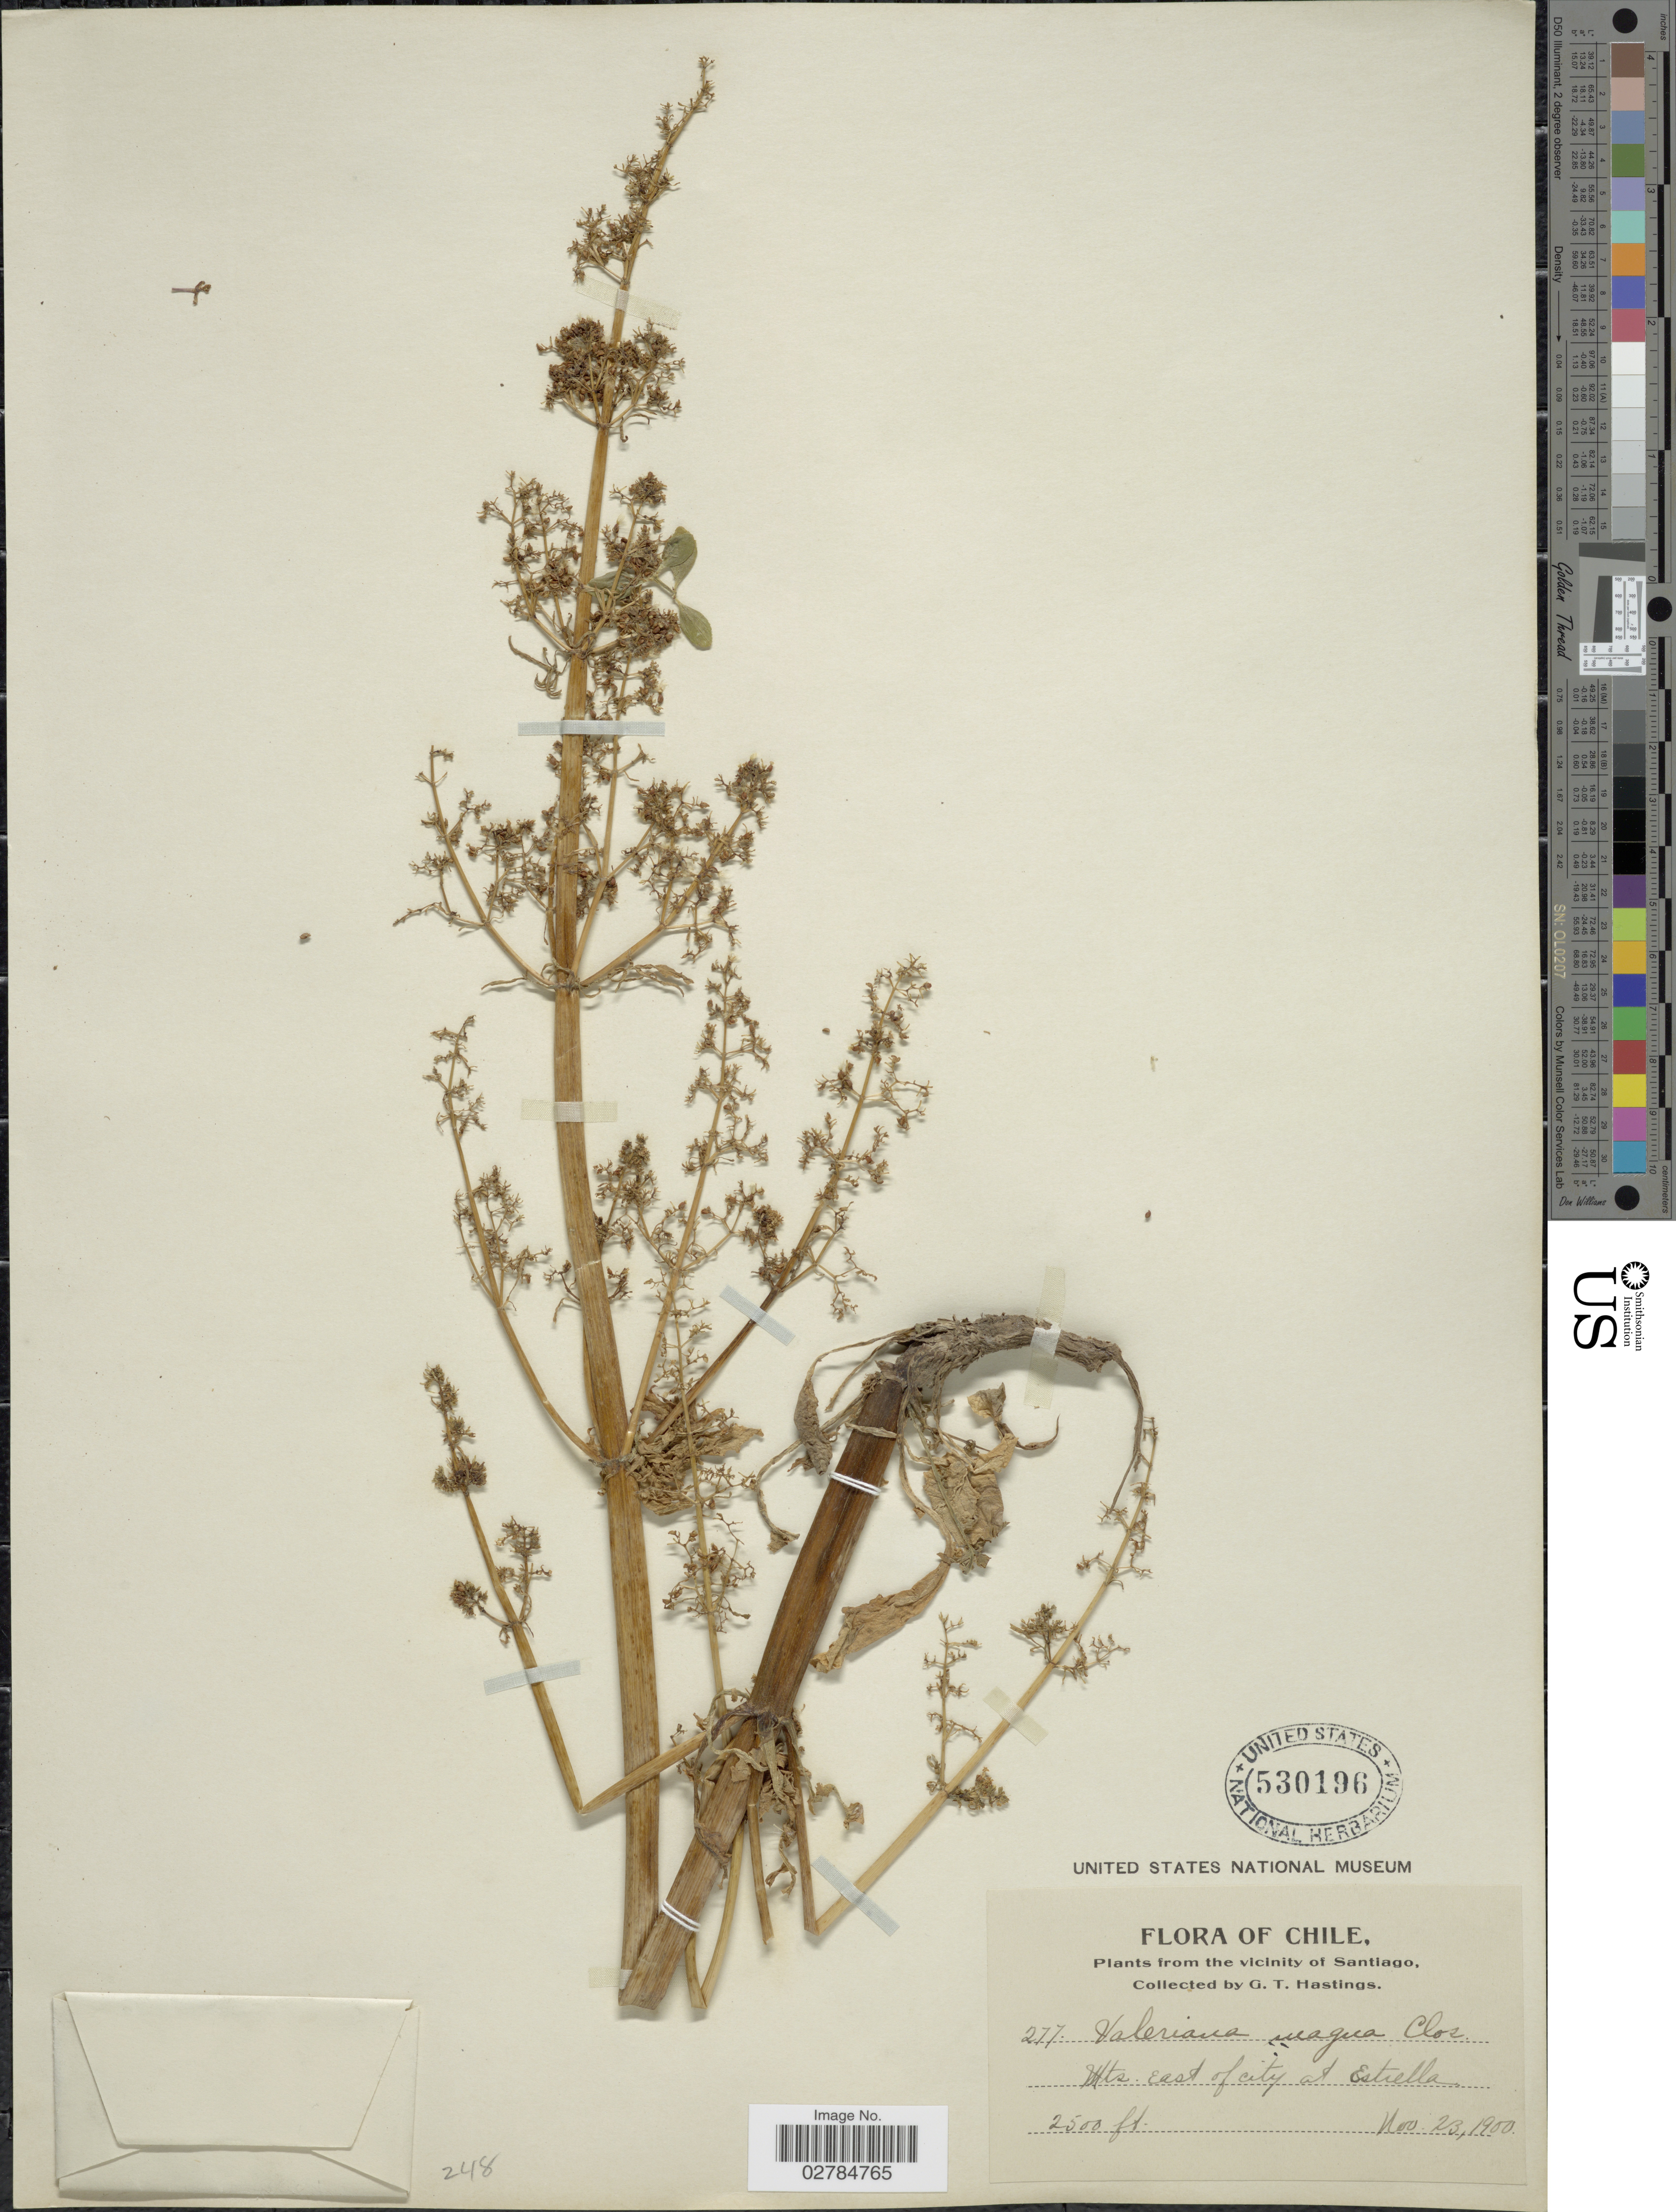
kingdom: Plantae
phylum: Tracheophyta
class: Magnoliopsida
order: Dipsacales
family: Caprifoliaceae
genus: Valeriana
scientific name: Valeriana magna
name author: Clos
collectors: G. Hastings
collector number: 277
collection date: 1900-11-23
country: Chile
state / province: Región Metropolitana (RM)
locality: Vicinity of Santiago. Mts. east of city at Estrella.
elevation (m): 762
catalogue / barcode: US 530196